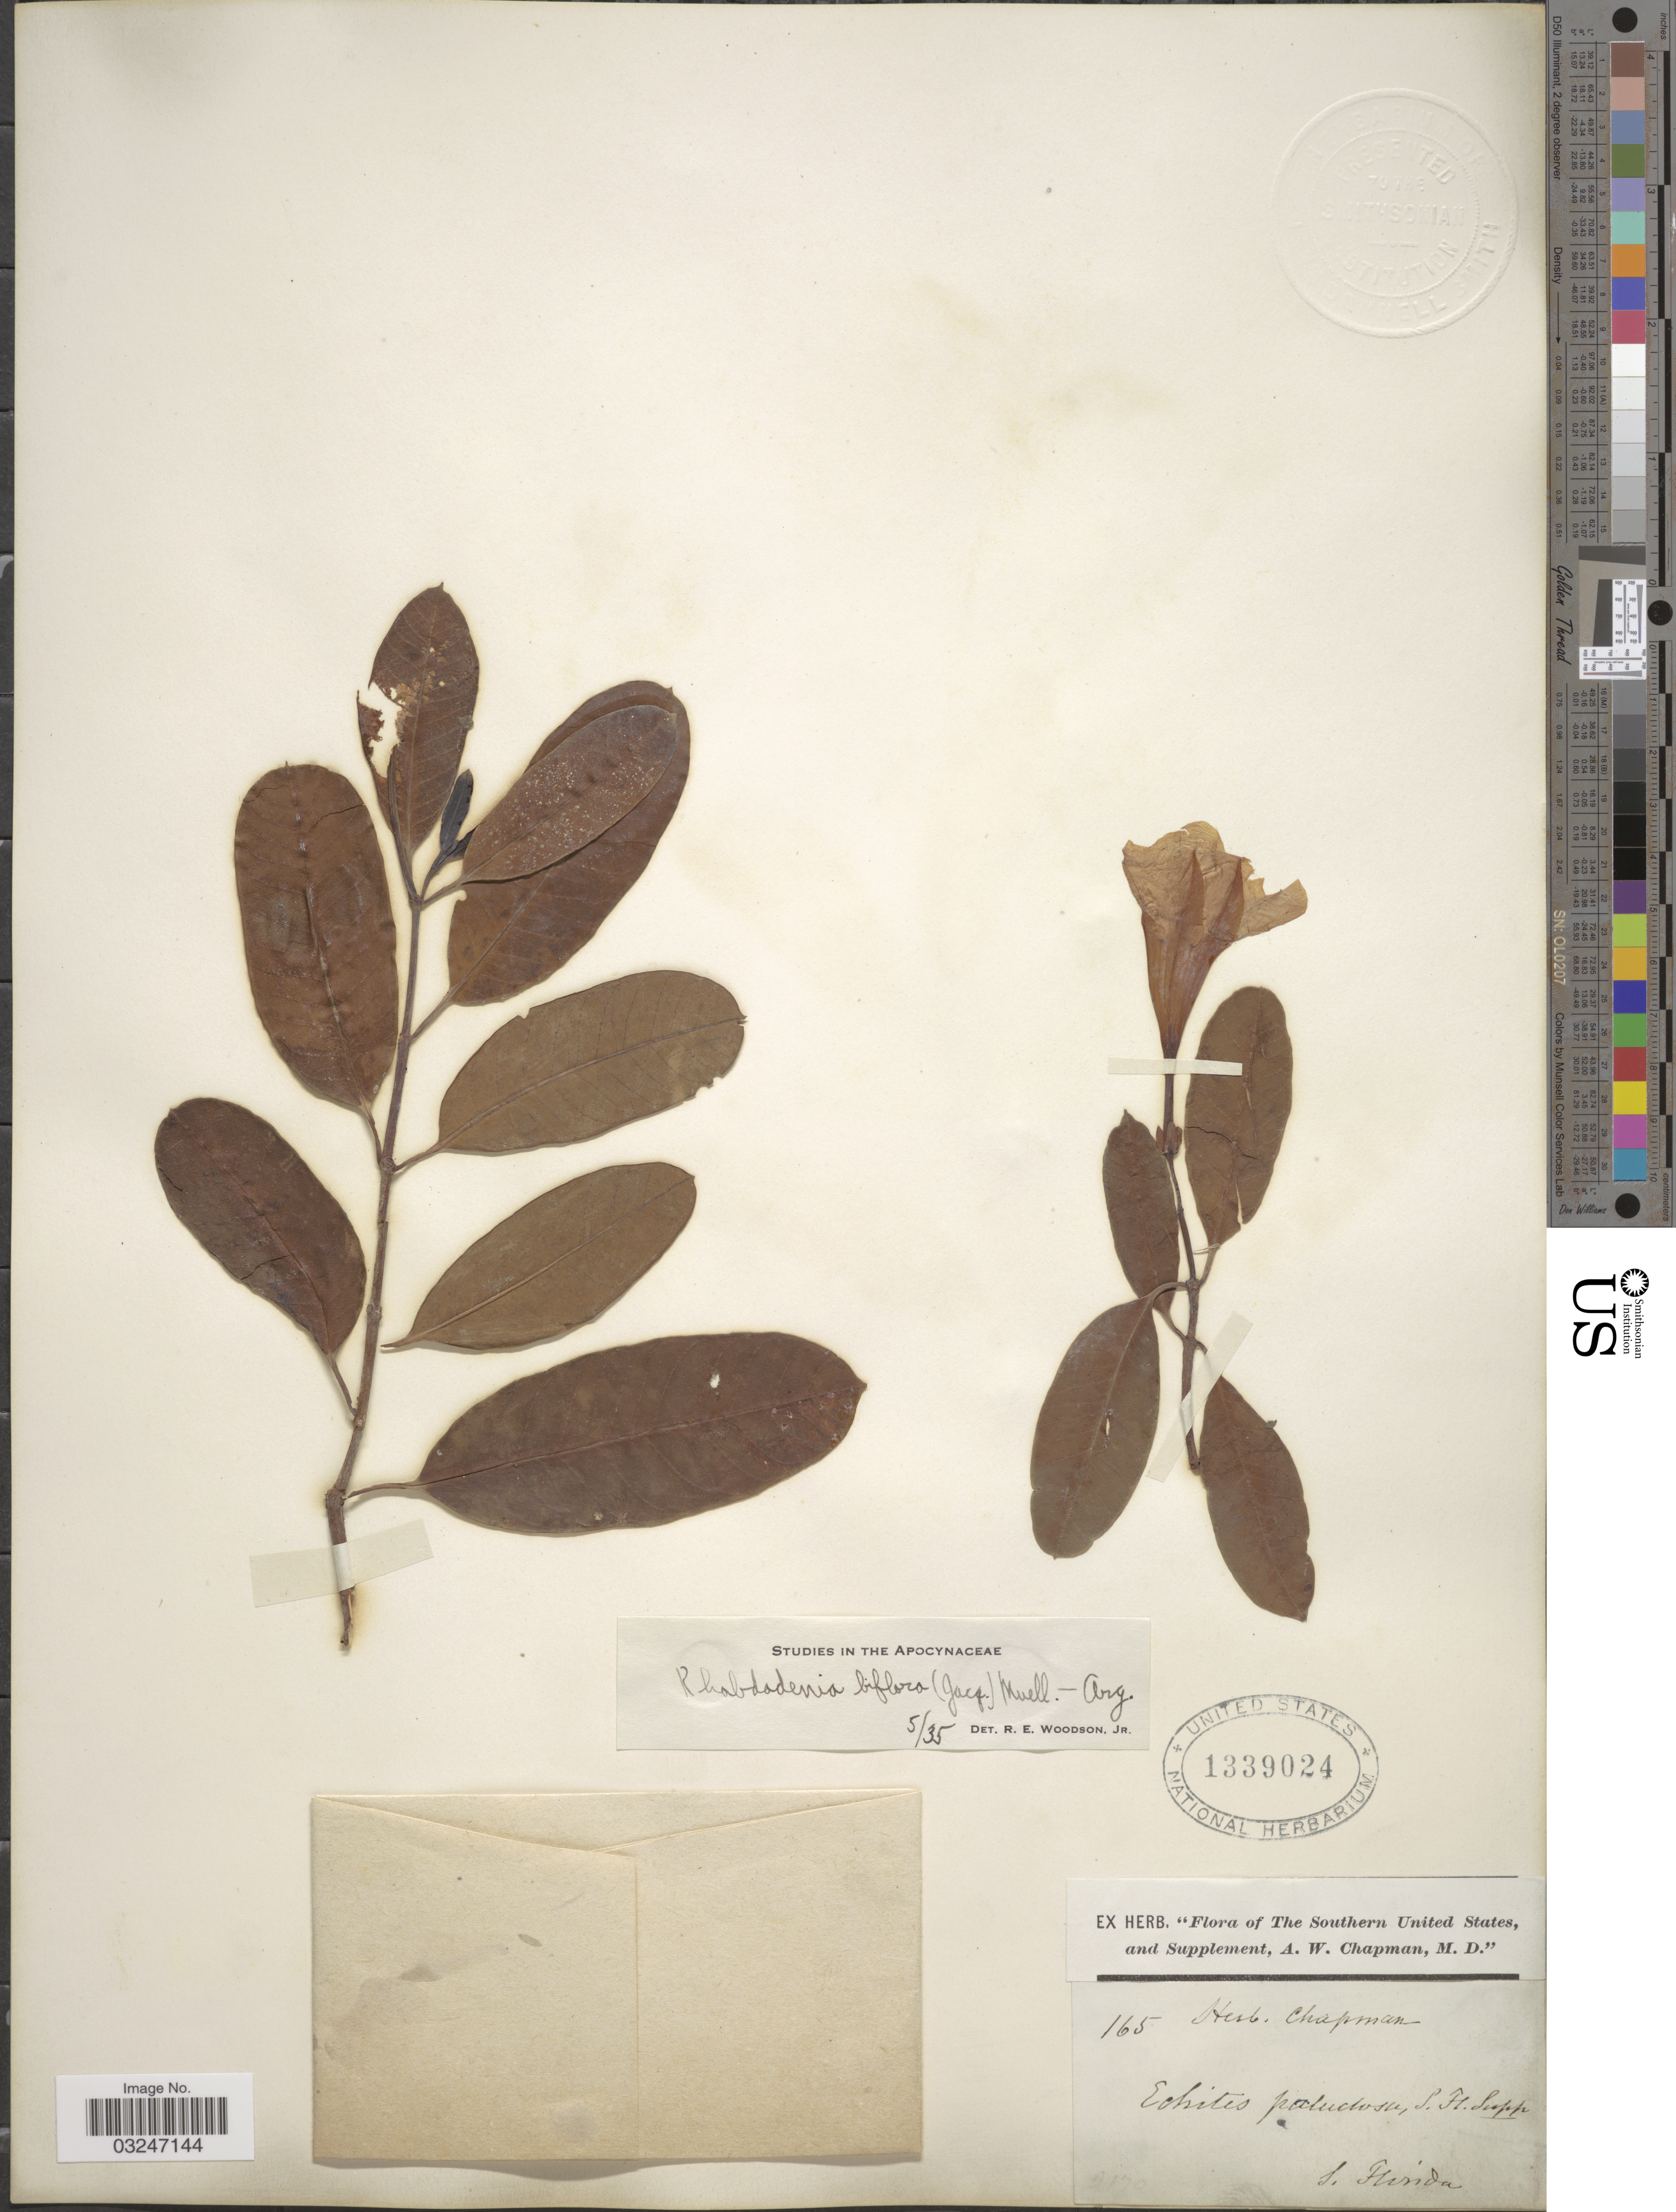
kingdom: Plantae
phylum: Tracheophyta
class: Magnoliopsida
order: Gentianales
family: Apocynaceae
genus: Rhabdadenia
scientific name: Rhabdadenia biflora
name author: (Jacq.) Müll. Arg.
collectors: ex herb. Chapman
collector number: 165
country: United States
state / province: Florida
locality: S. Florida.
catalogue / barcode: US 1339024